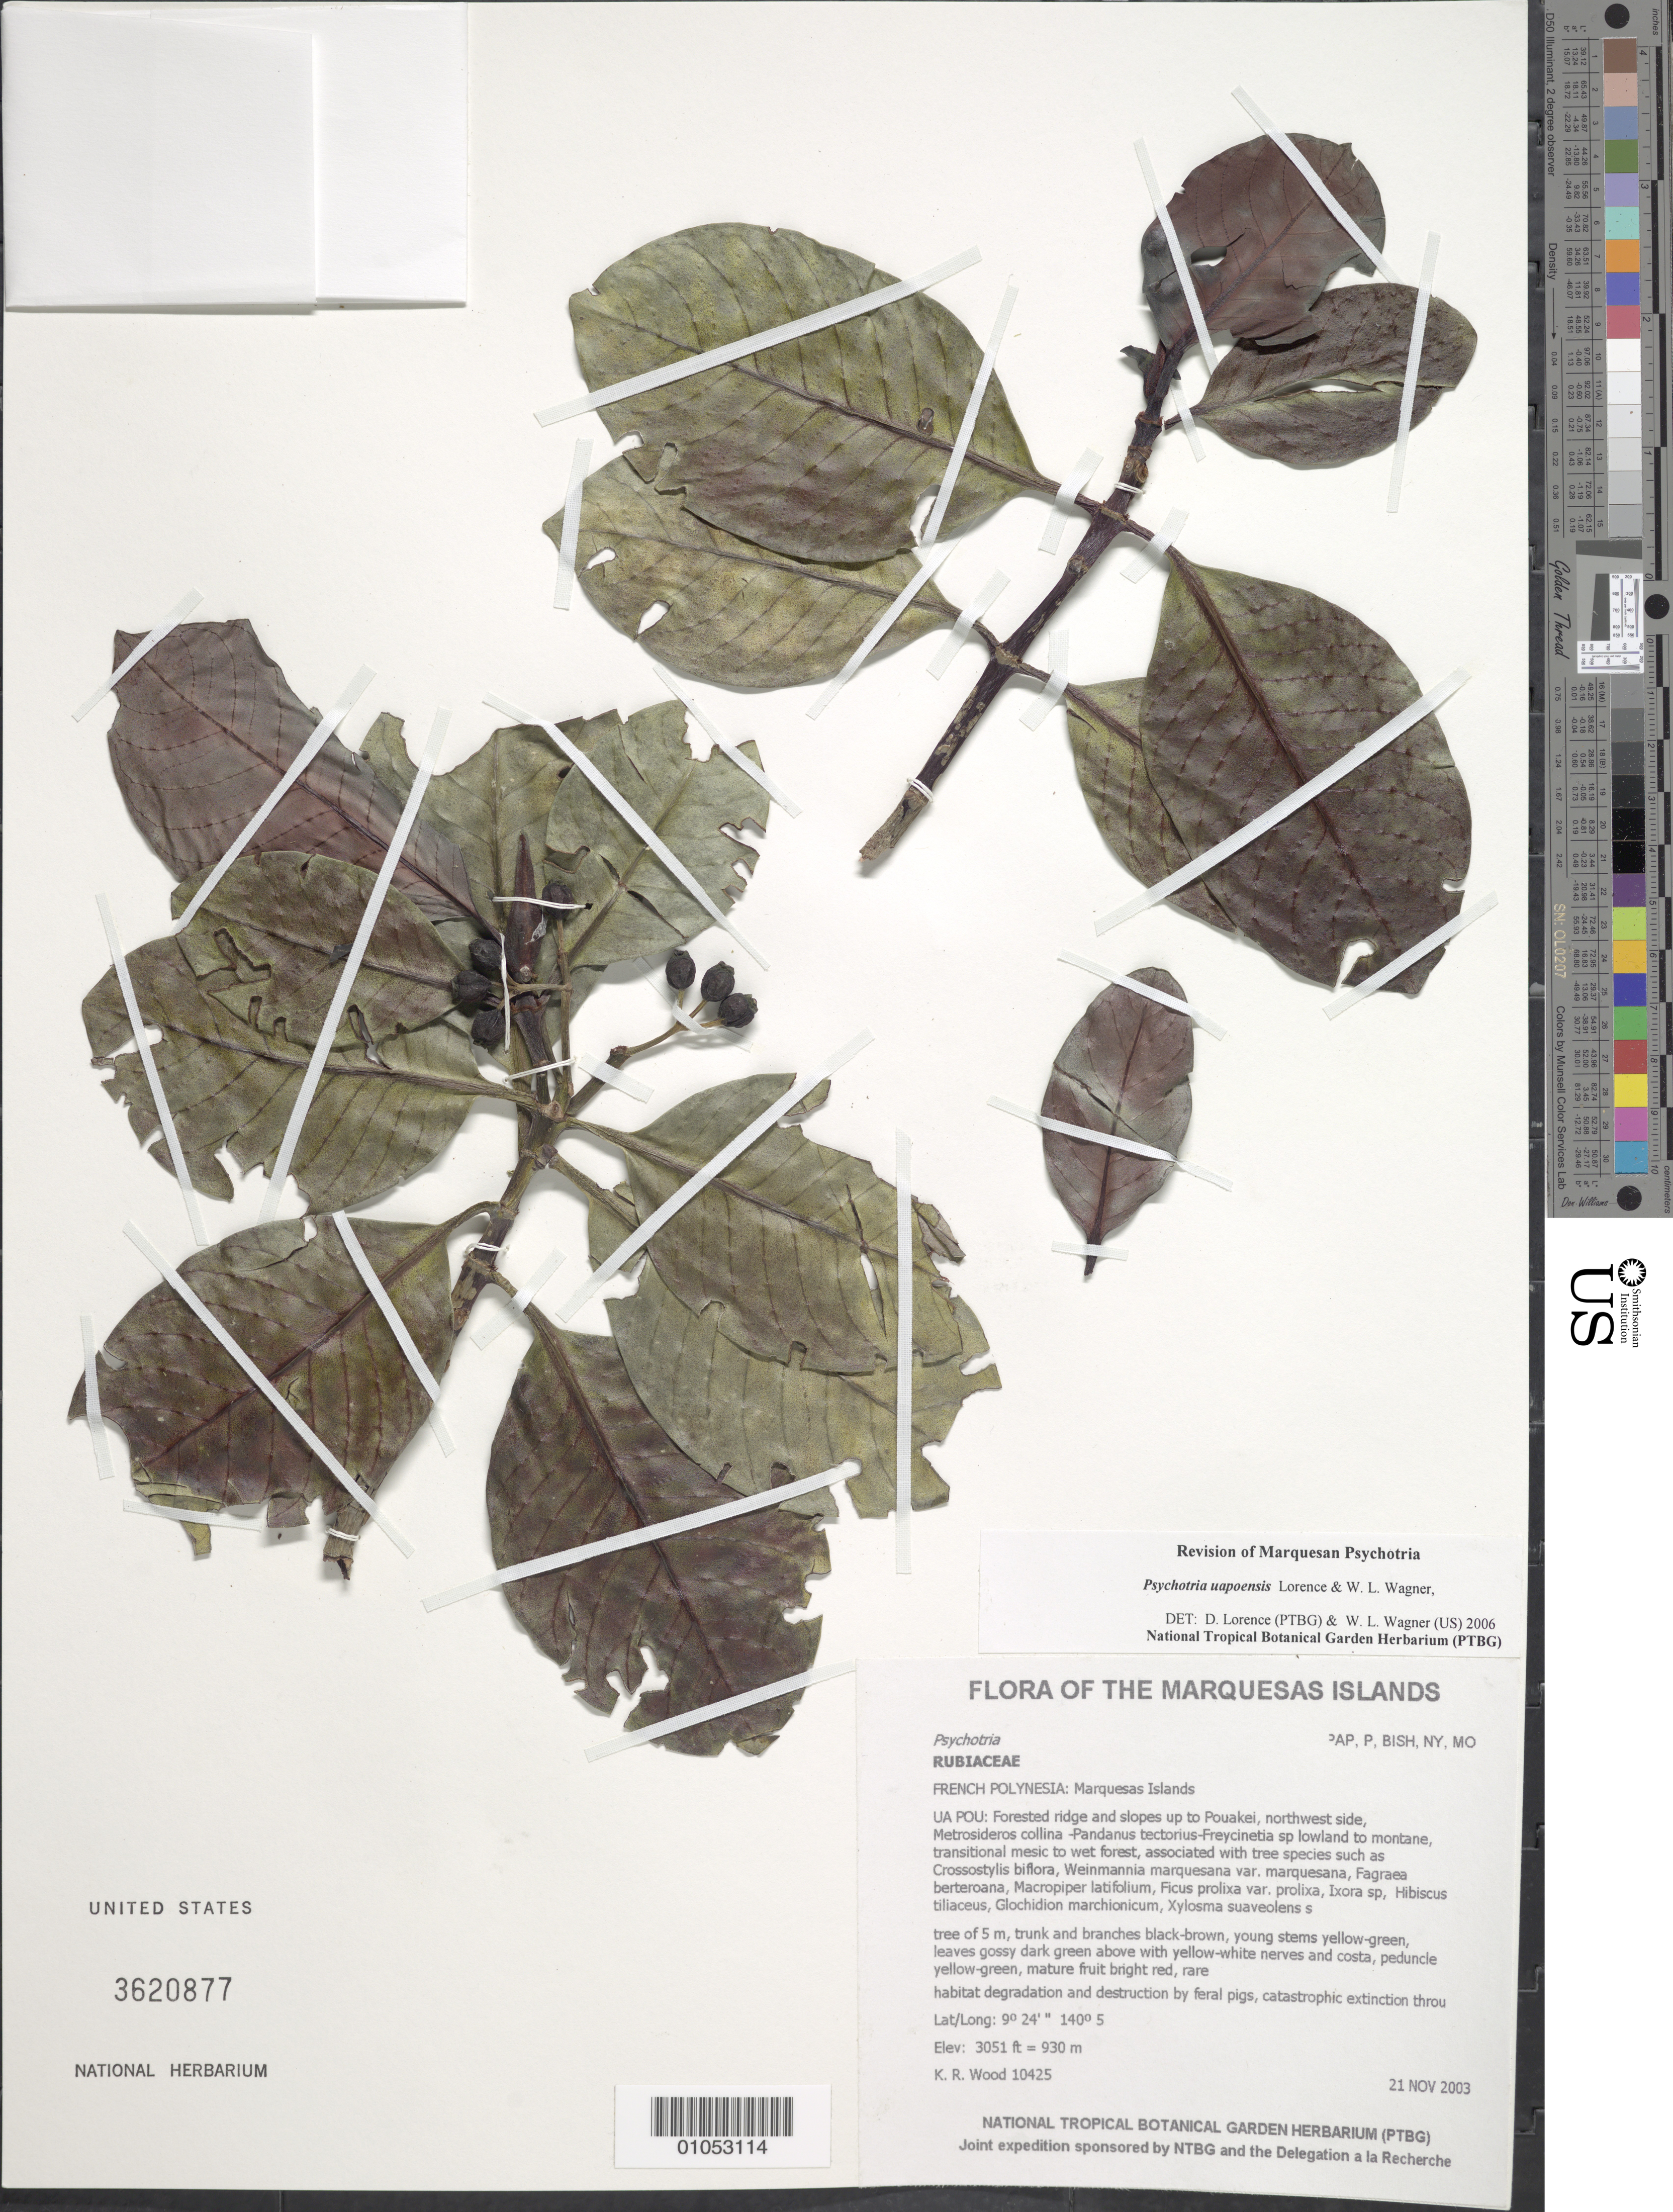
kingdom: Plantae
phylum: Tracheophyta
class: Magnoliopsida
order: Gentianales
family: Rubiaceae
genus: Psychotria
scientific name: Psychotria uapoensis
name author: Lorence & W.L. Wagner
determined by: Lorence, David H.; Wagner, W. H.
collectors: K. R. Wood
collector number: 10425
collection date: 2003-11-21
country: French Polynesia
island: Ua Pou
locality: Forested ridge and slopes up to Pouakei, northwest side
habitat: Metrosideros collina - Pandanus tectorius - Freycinetia sp lowland to montane, transitional mesic to wet forest. Upper slope, N aspect, steep slope, scattered, wet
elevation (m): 930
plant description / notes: Habitat degradation and destruction by feral pigs, catastrophic extinction through environmental events, predation by rats [Rattus exulans] that eat seeds, feral cats that eat birds, competition with non-native plant taxa such as Ageratum conyzoides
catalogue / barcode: US 3620877